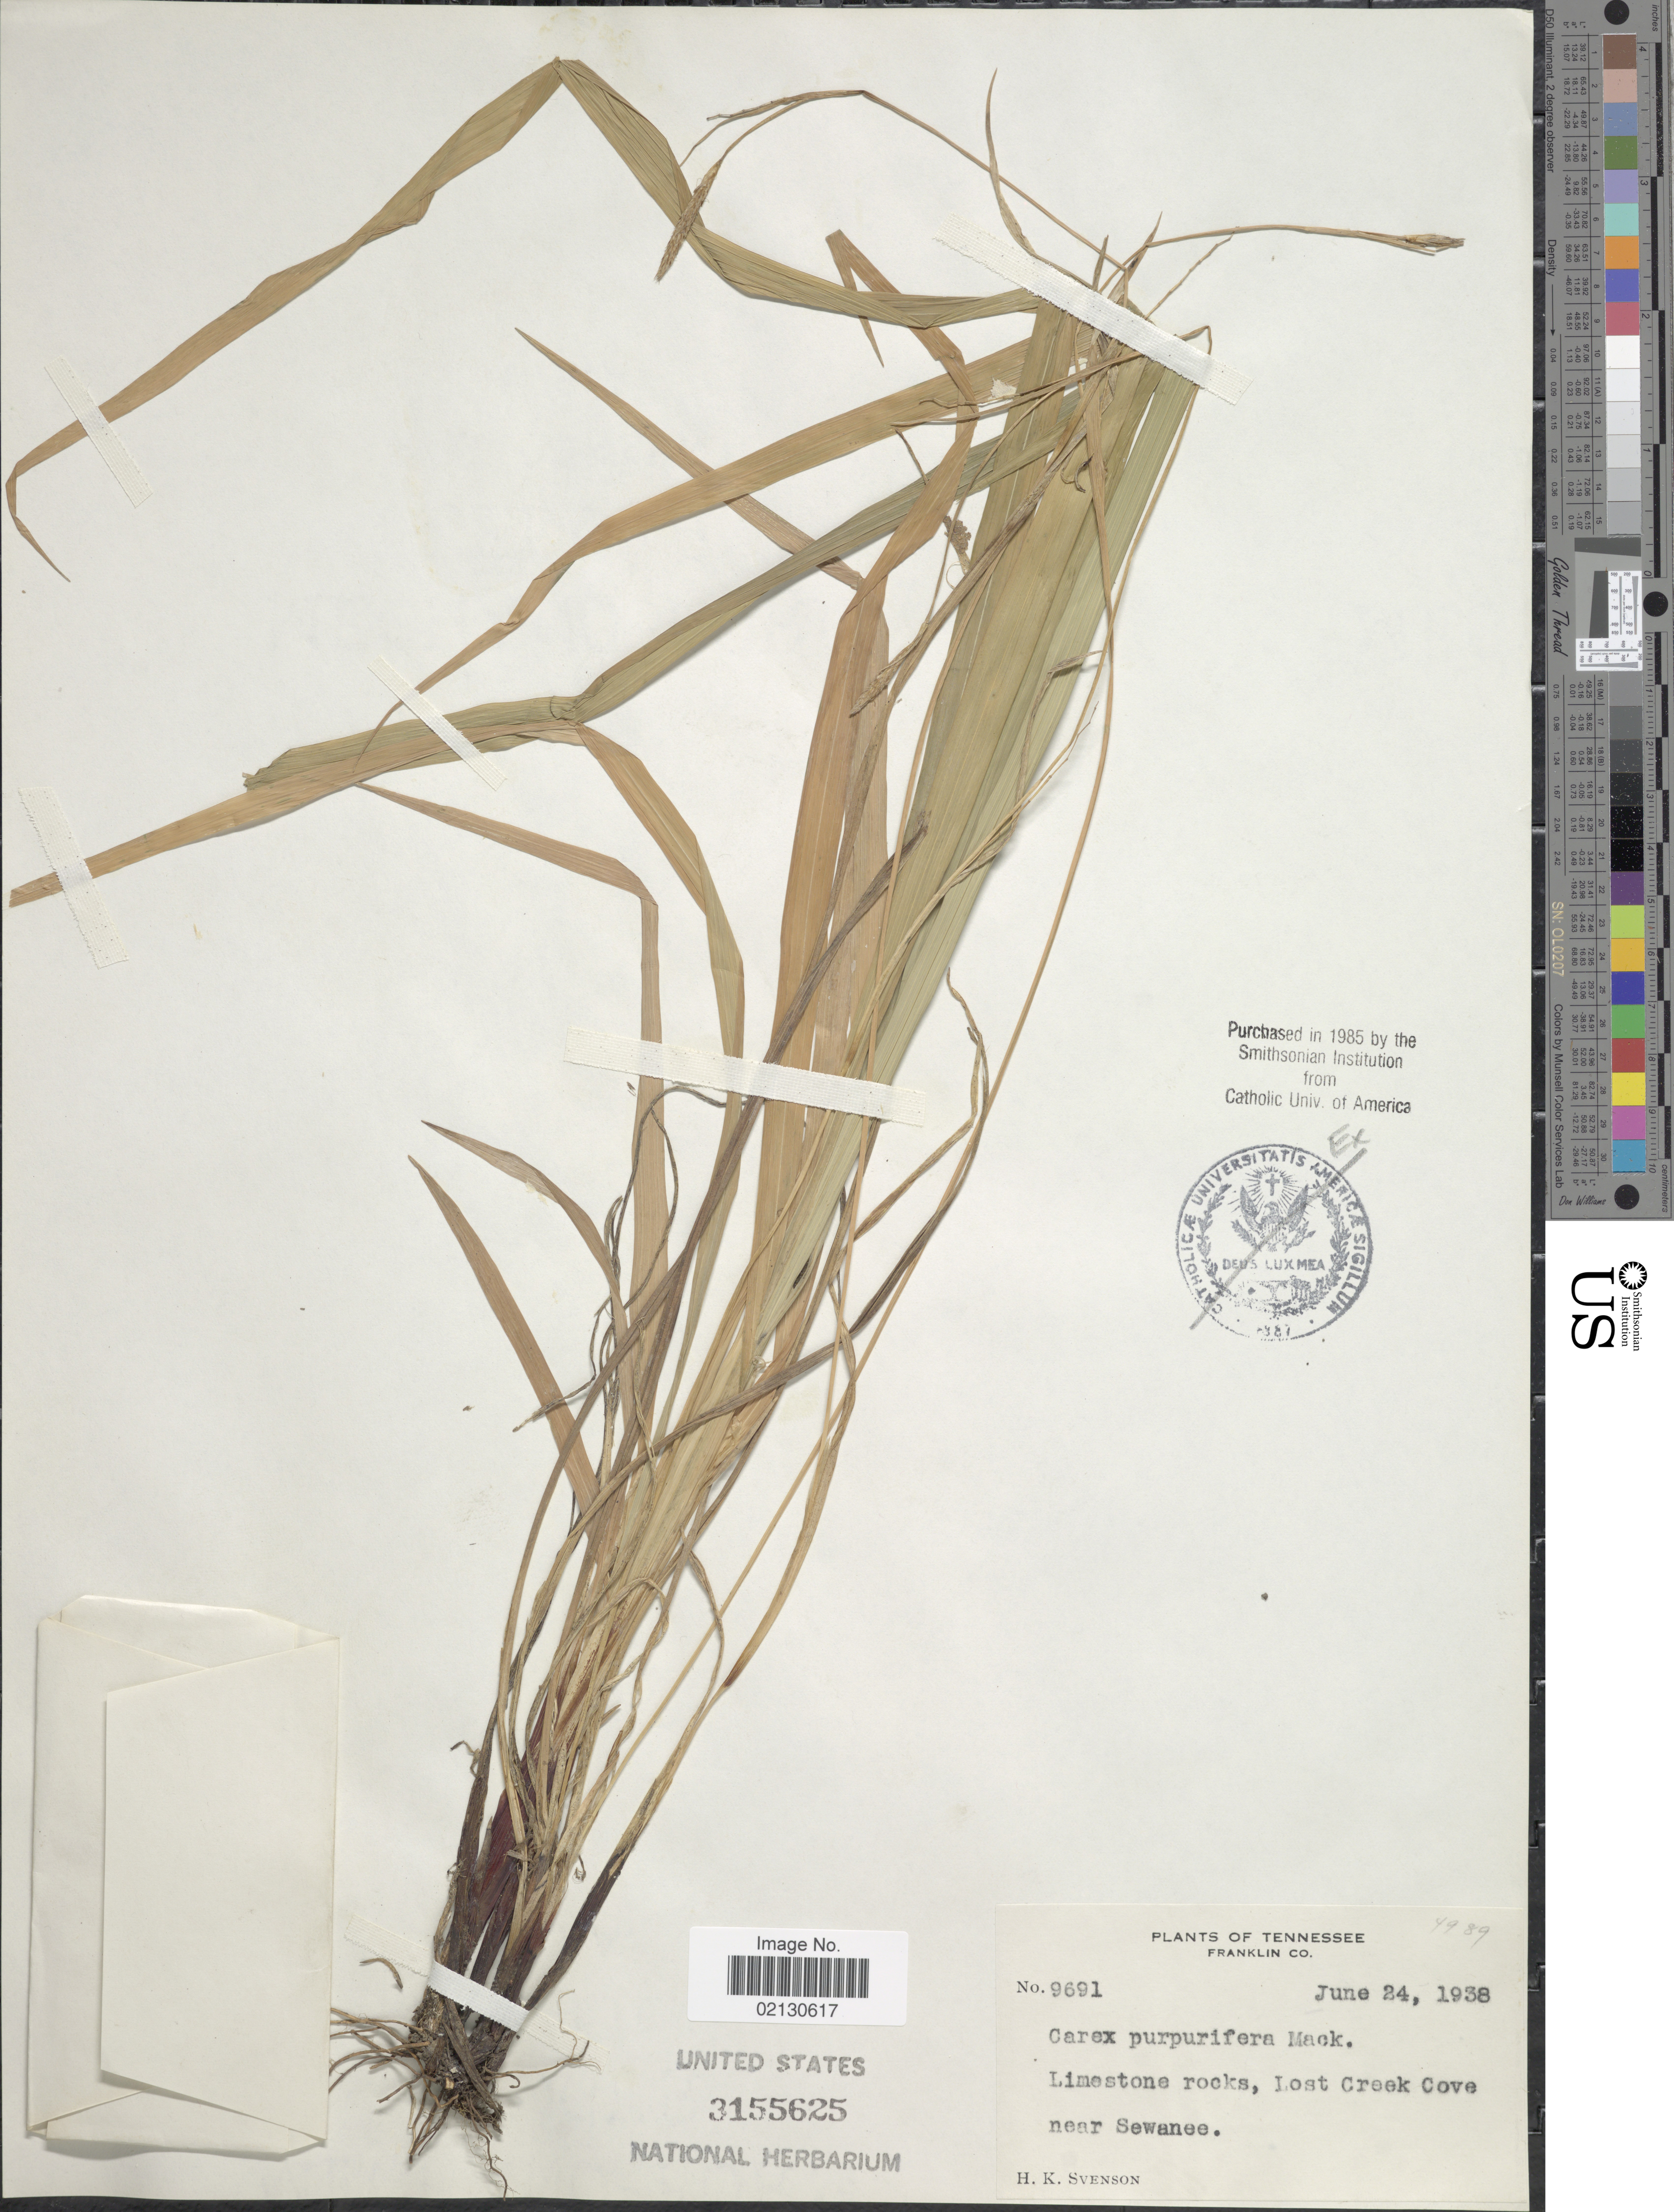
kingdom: Plantae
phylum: Tracheophyta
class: Liliopsida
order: Poales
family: Cyperaceae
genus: Carex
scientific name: Carex purpurifera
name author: Mack.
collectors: H. K. Svenson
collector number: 9691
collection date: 1938-06-24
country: United States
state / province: Tennessee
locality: Franklin Co. Lost Creek Cove near Sewanee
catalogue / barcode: US 3155625